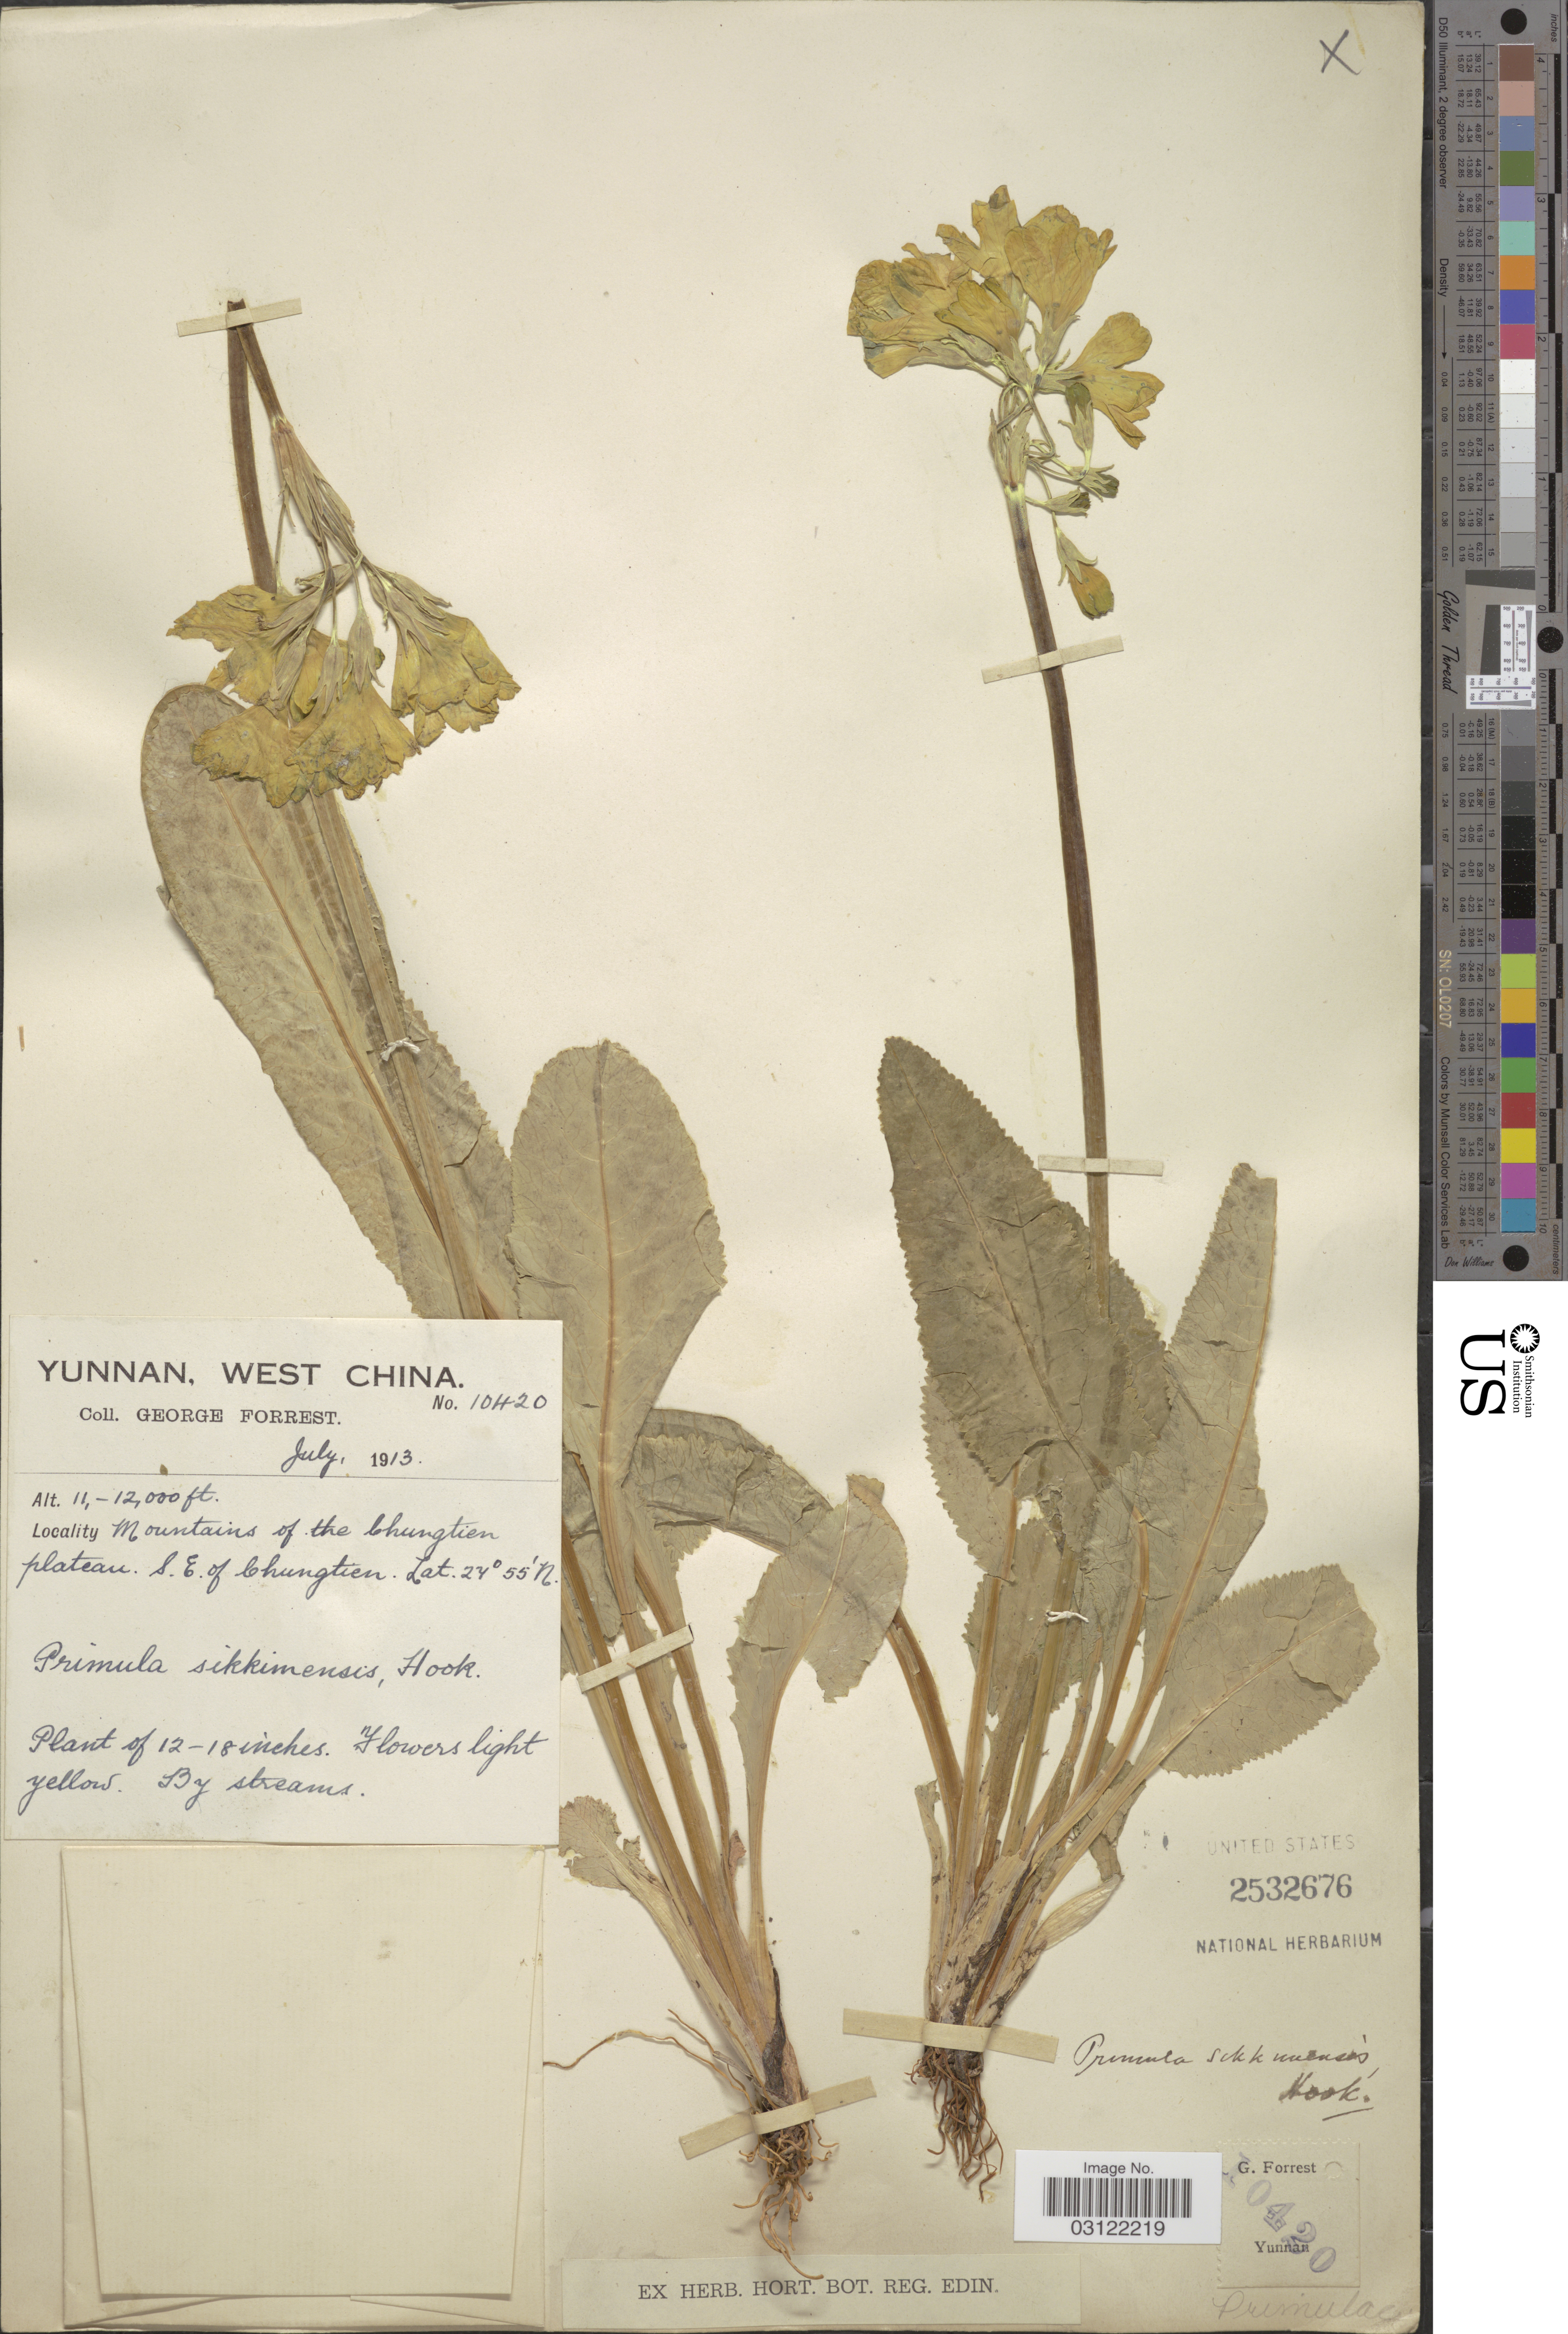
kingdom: Plantae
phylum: Tracheophyta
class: Magnoliopsida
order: Ericales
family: Primulaceae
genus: Primula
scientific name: Primula sikkimensis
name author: Hook.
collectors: G. Forrest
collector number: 10420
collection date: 1913-07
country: China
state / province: Yunnan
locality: West China. Mountains of the Chungtien plateau. S. E. of Chungtien.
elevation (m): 3353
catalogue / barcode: US 2532676